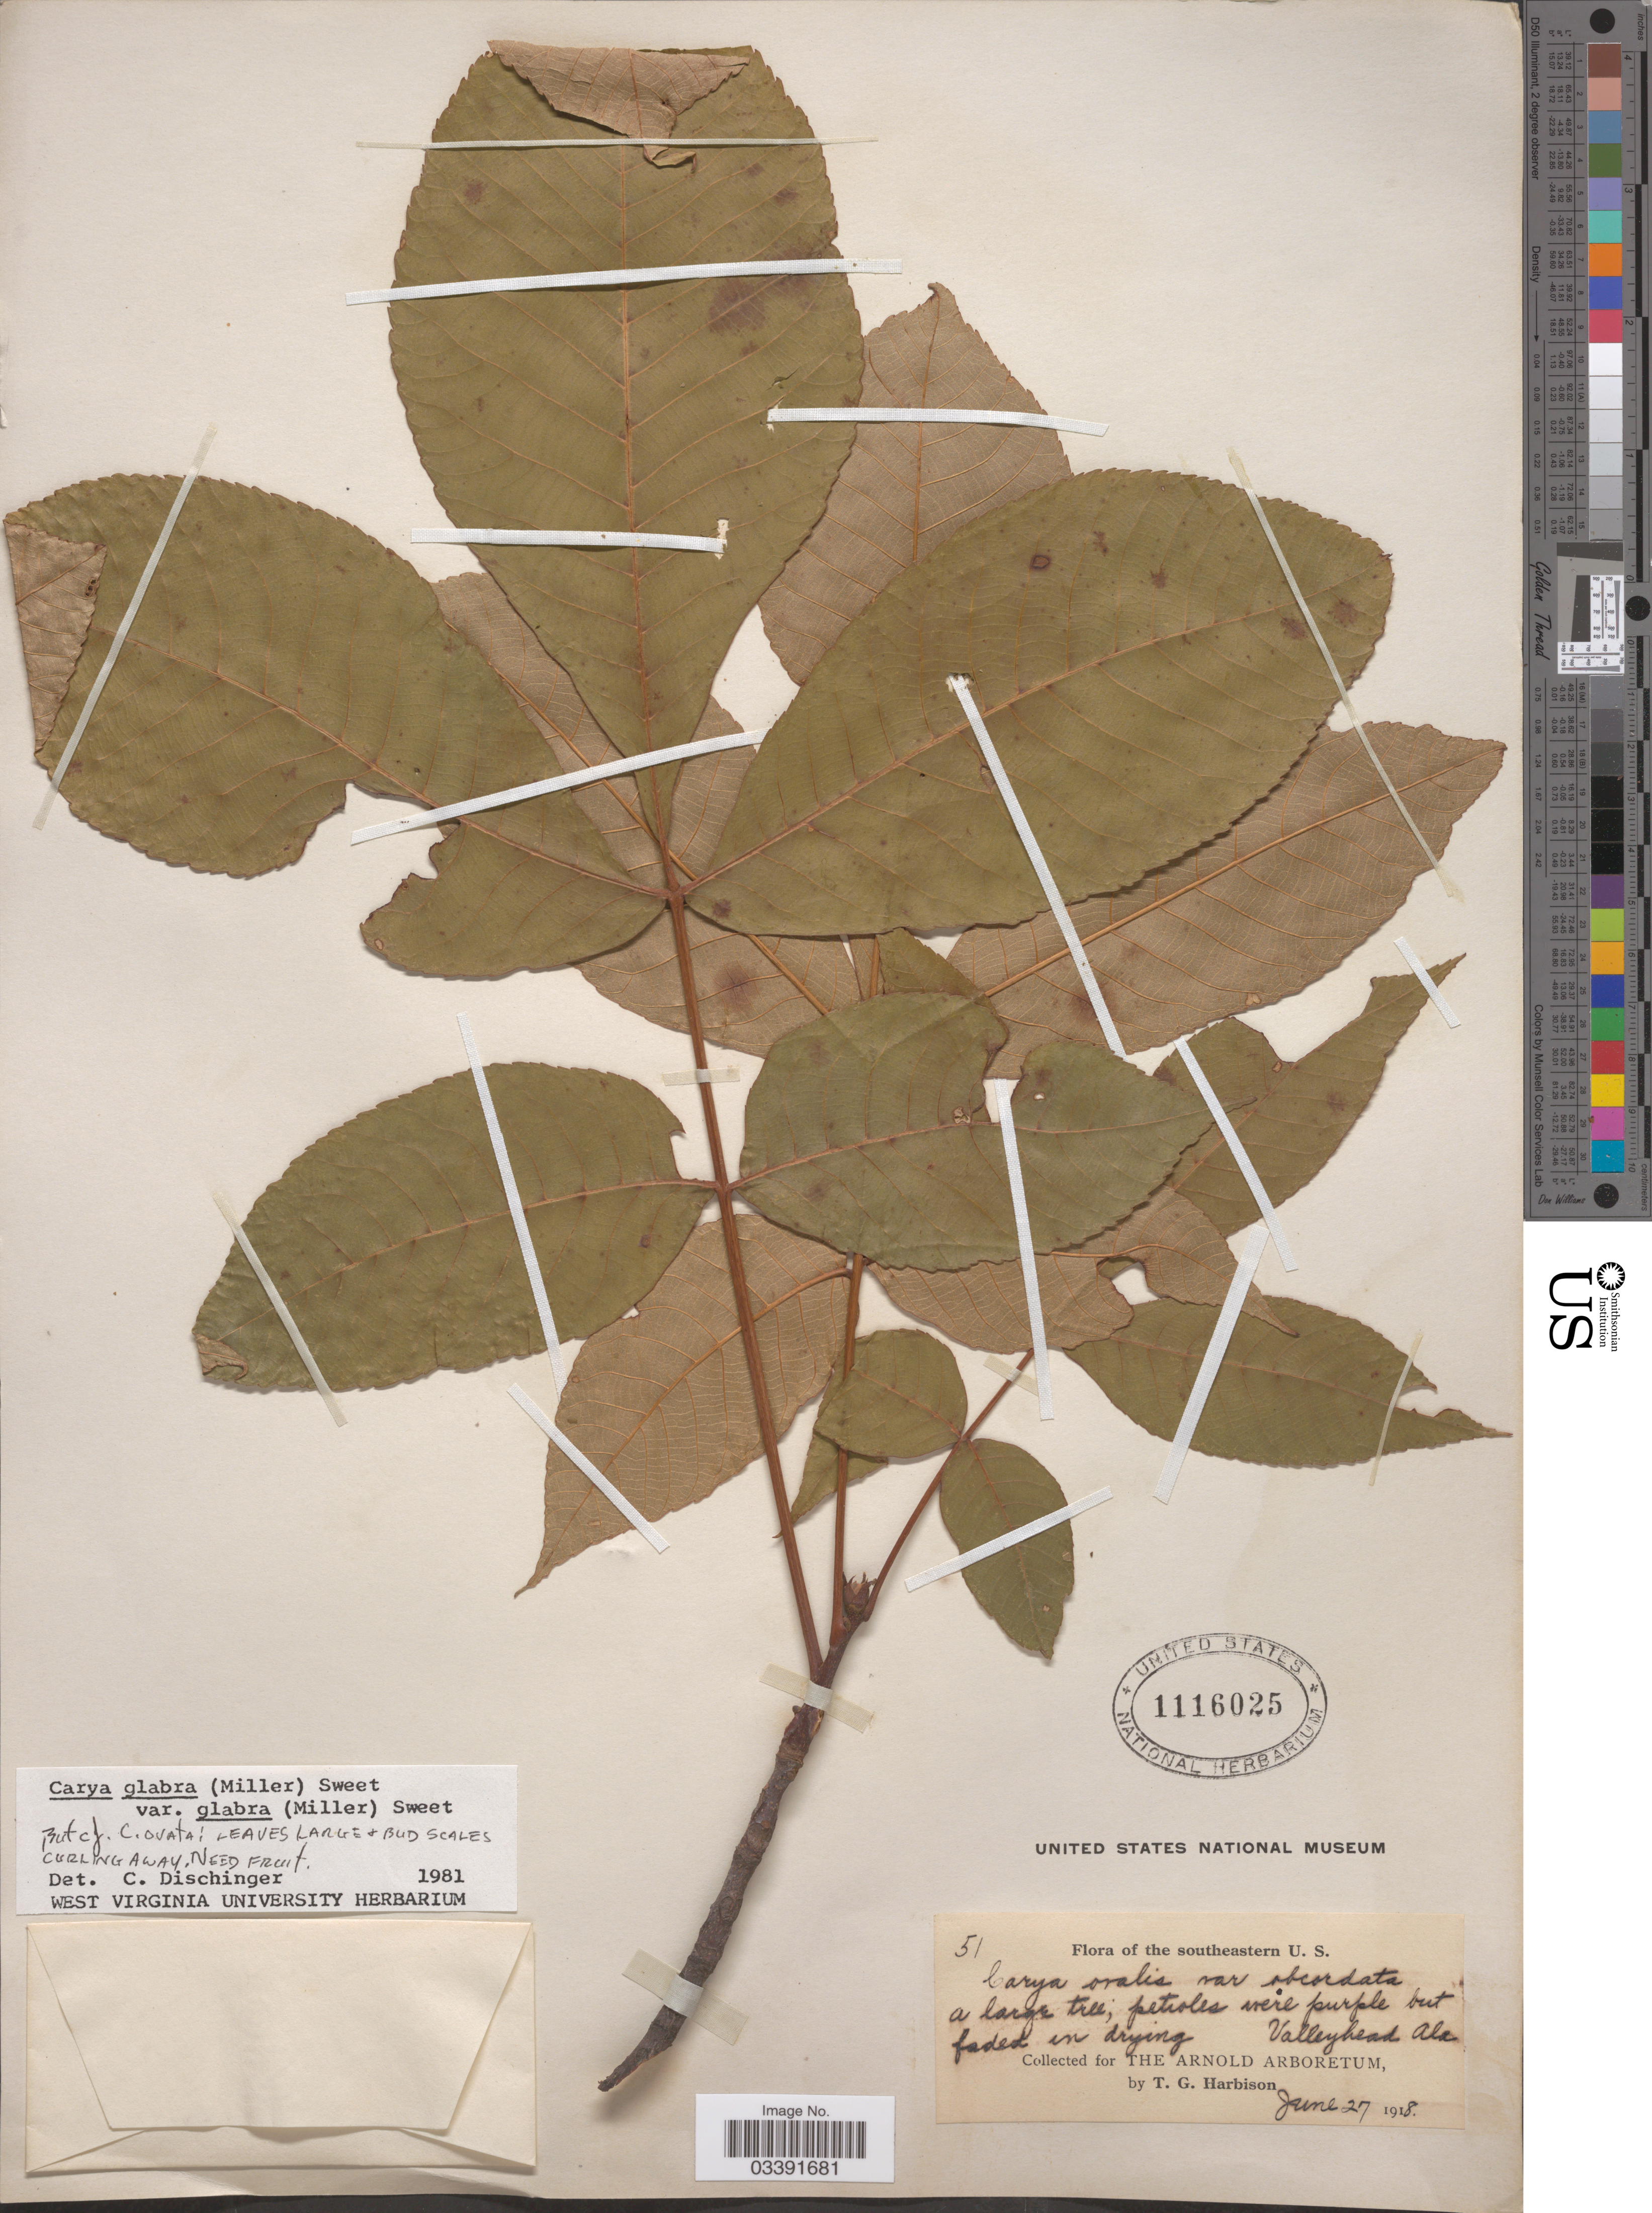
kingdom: Plantae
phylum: Tracheophyta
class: Magnoliopsida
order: Fagales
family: Juglandaceae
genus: Carya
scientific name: Carya glabra var. glabra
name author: (Mill.) Sweet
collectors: T. Harbison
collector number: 51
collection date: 1918-06-27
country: United States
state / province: Alabama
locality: Southeastern U. S. Valleyhead.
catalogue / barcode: US 1116025